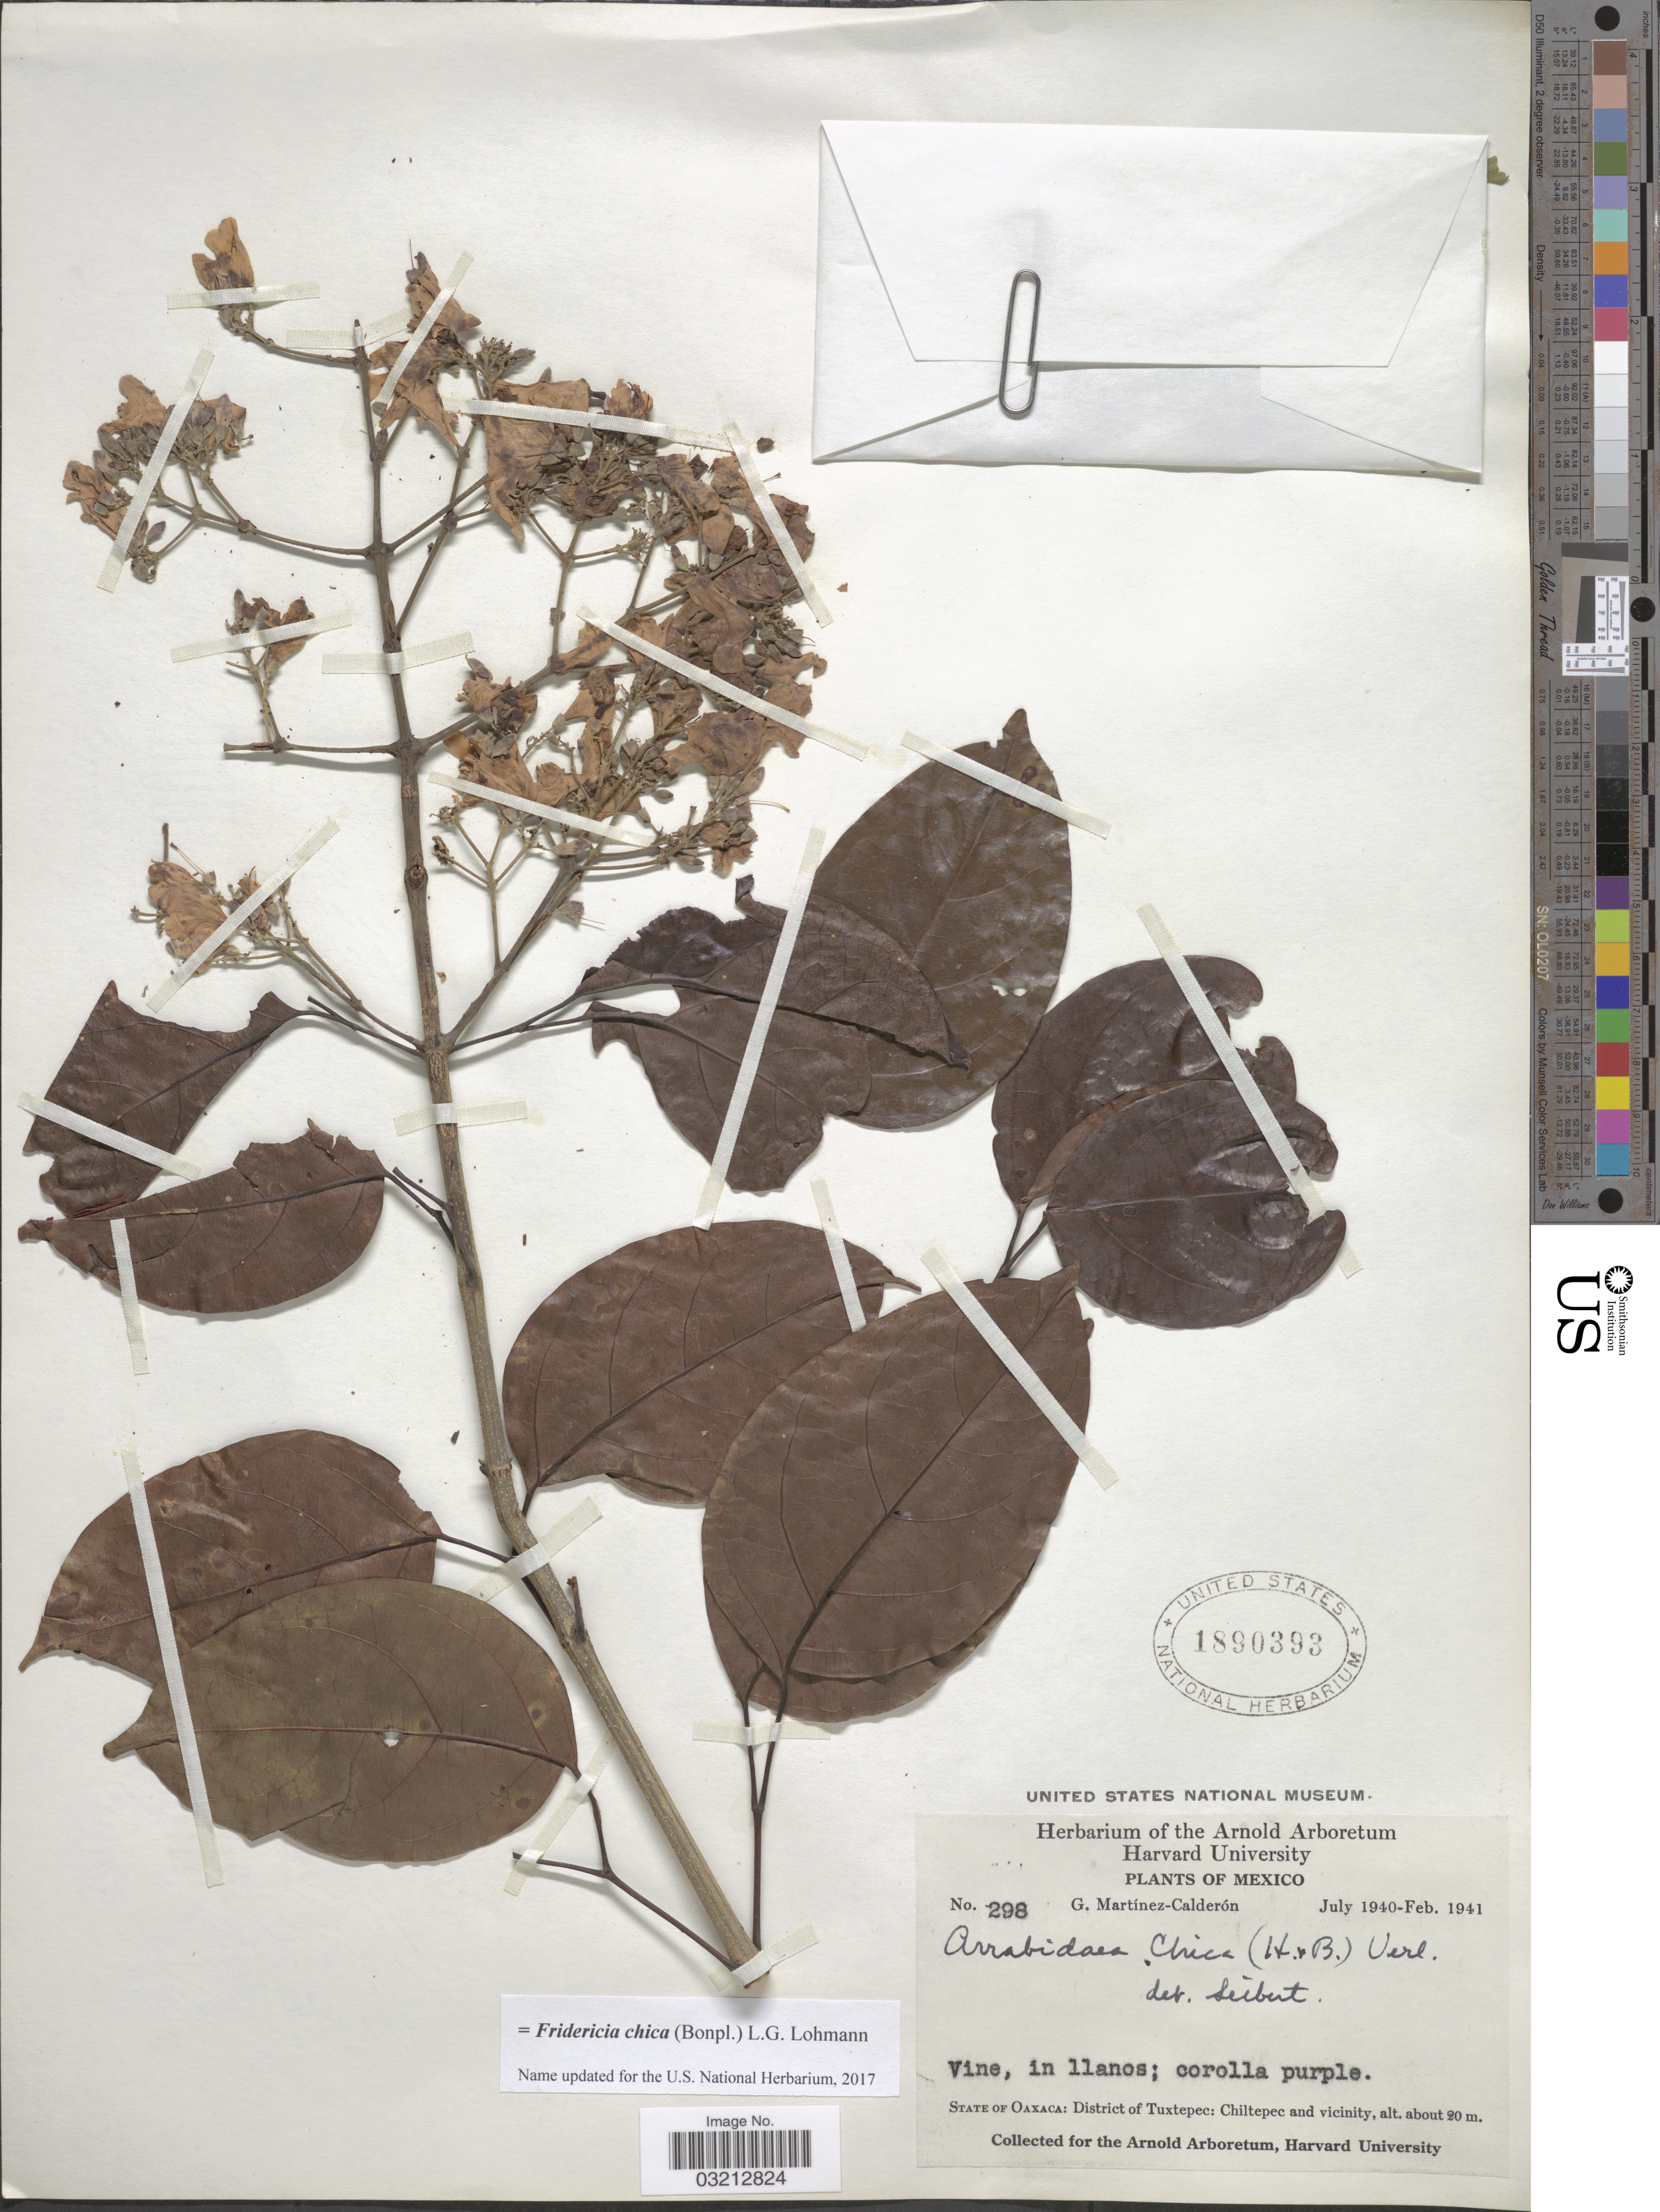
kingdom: Plantae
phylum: Tracheophyta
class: Magnoliopsida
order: Lamiales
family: Bignoniaceae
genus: Fridericia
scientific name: Fridericia chica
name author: (Bonpl.) L.G. Lohmann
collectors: G. Martínez Calderón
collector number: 298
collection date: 1940-07/1941-02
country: Mexico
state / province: Oaxaca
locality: District of Tuxtepec: Chiltepec and vicinity.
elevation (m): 20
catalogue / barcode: US 1890393